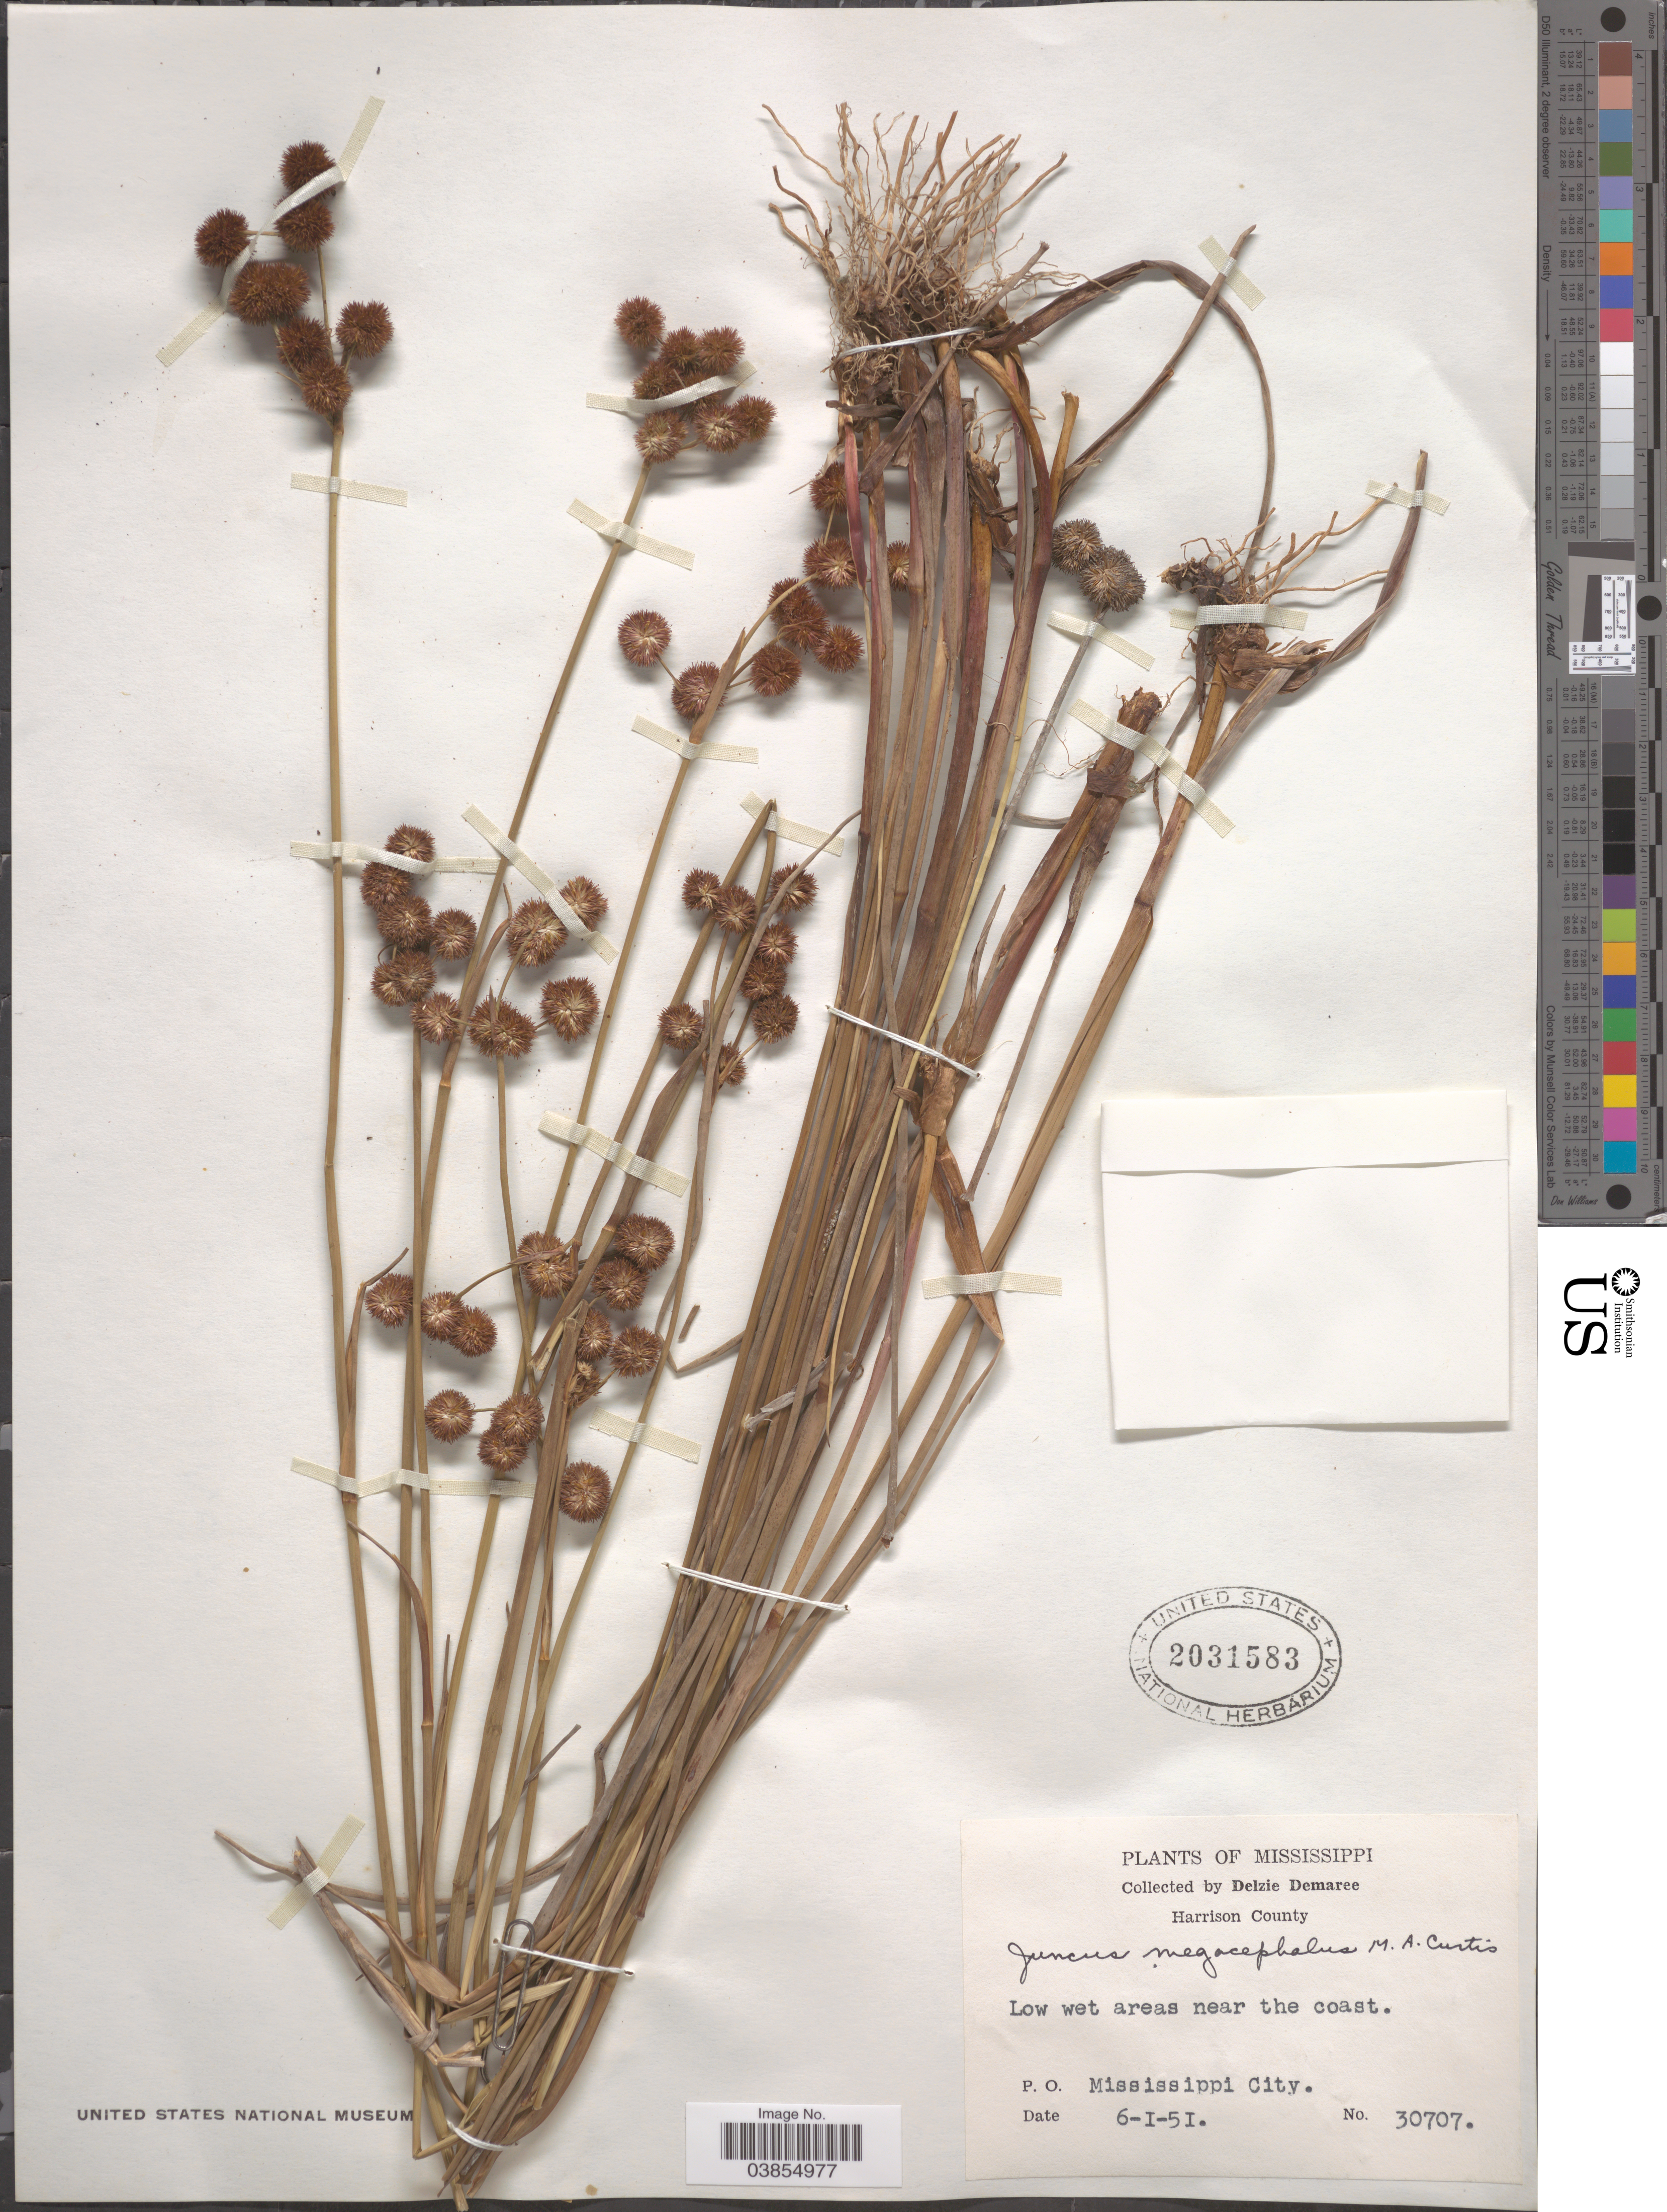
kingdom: Plantae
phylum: Tracheophyta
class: Liliopsida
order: Poales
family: Juncaceae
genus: Juncus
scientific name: Juncus megacephalus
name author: M.A. Curtis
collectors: D. Demaree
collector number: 30707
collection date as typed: Transcribed d/m/y: 1/6/51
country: United States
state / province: Mississippi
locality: Harrison County. Low wet areas near the coast. P. O. Mississippi City.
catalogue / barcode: US 2031583